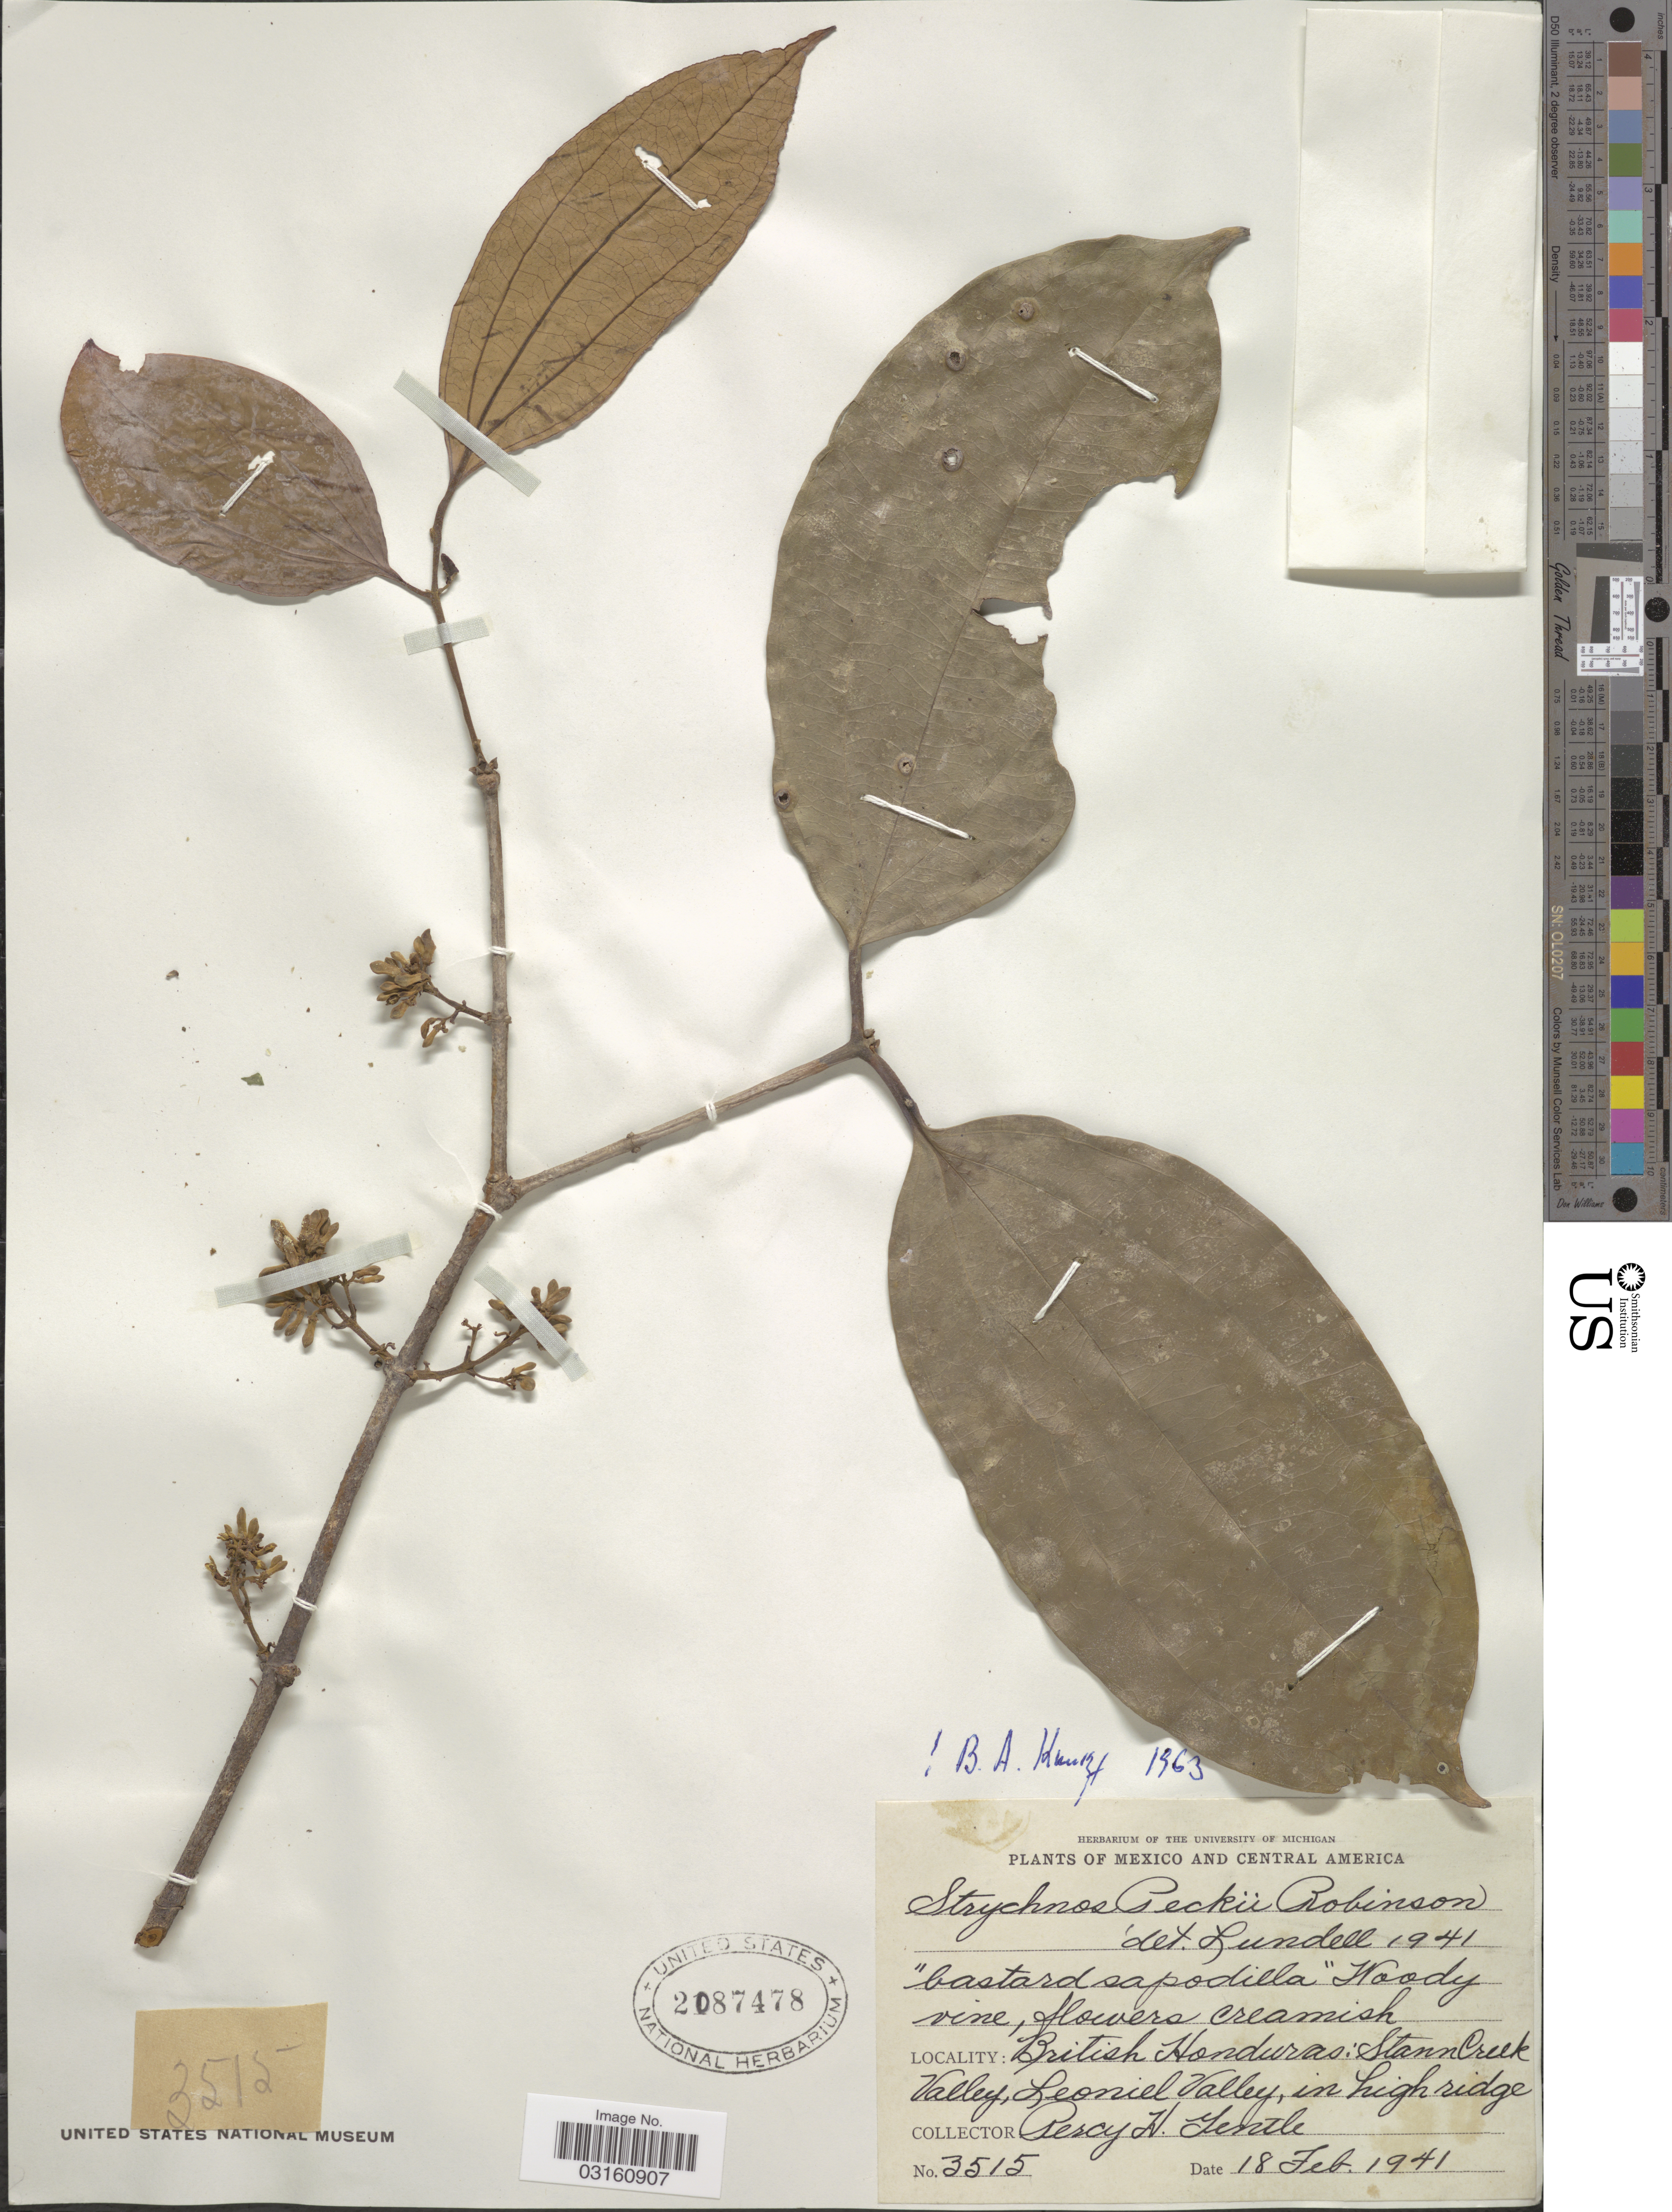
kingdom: Plantae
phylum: Tracheophyta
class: Magnoliopsida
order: Gentianales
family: Loganiaceae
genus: Strychnos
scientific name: Strychnos peckii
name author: B.L. Rob.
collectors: P. H. Gentle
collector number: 3515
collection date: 1941-02-18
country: Belize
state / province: Stann Creek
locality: British Honduras: Stann Creek Valley, Leoniel Valley, in high ridge.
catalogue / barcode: US 2087478